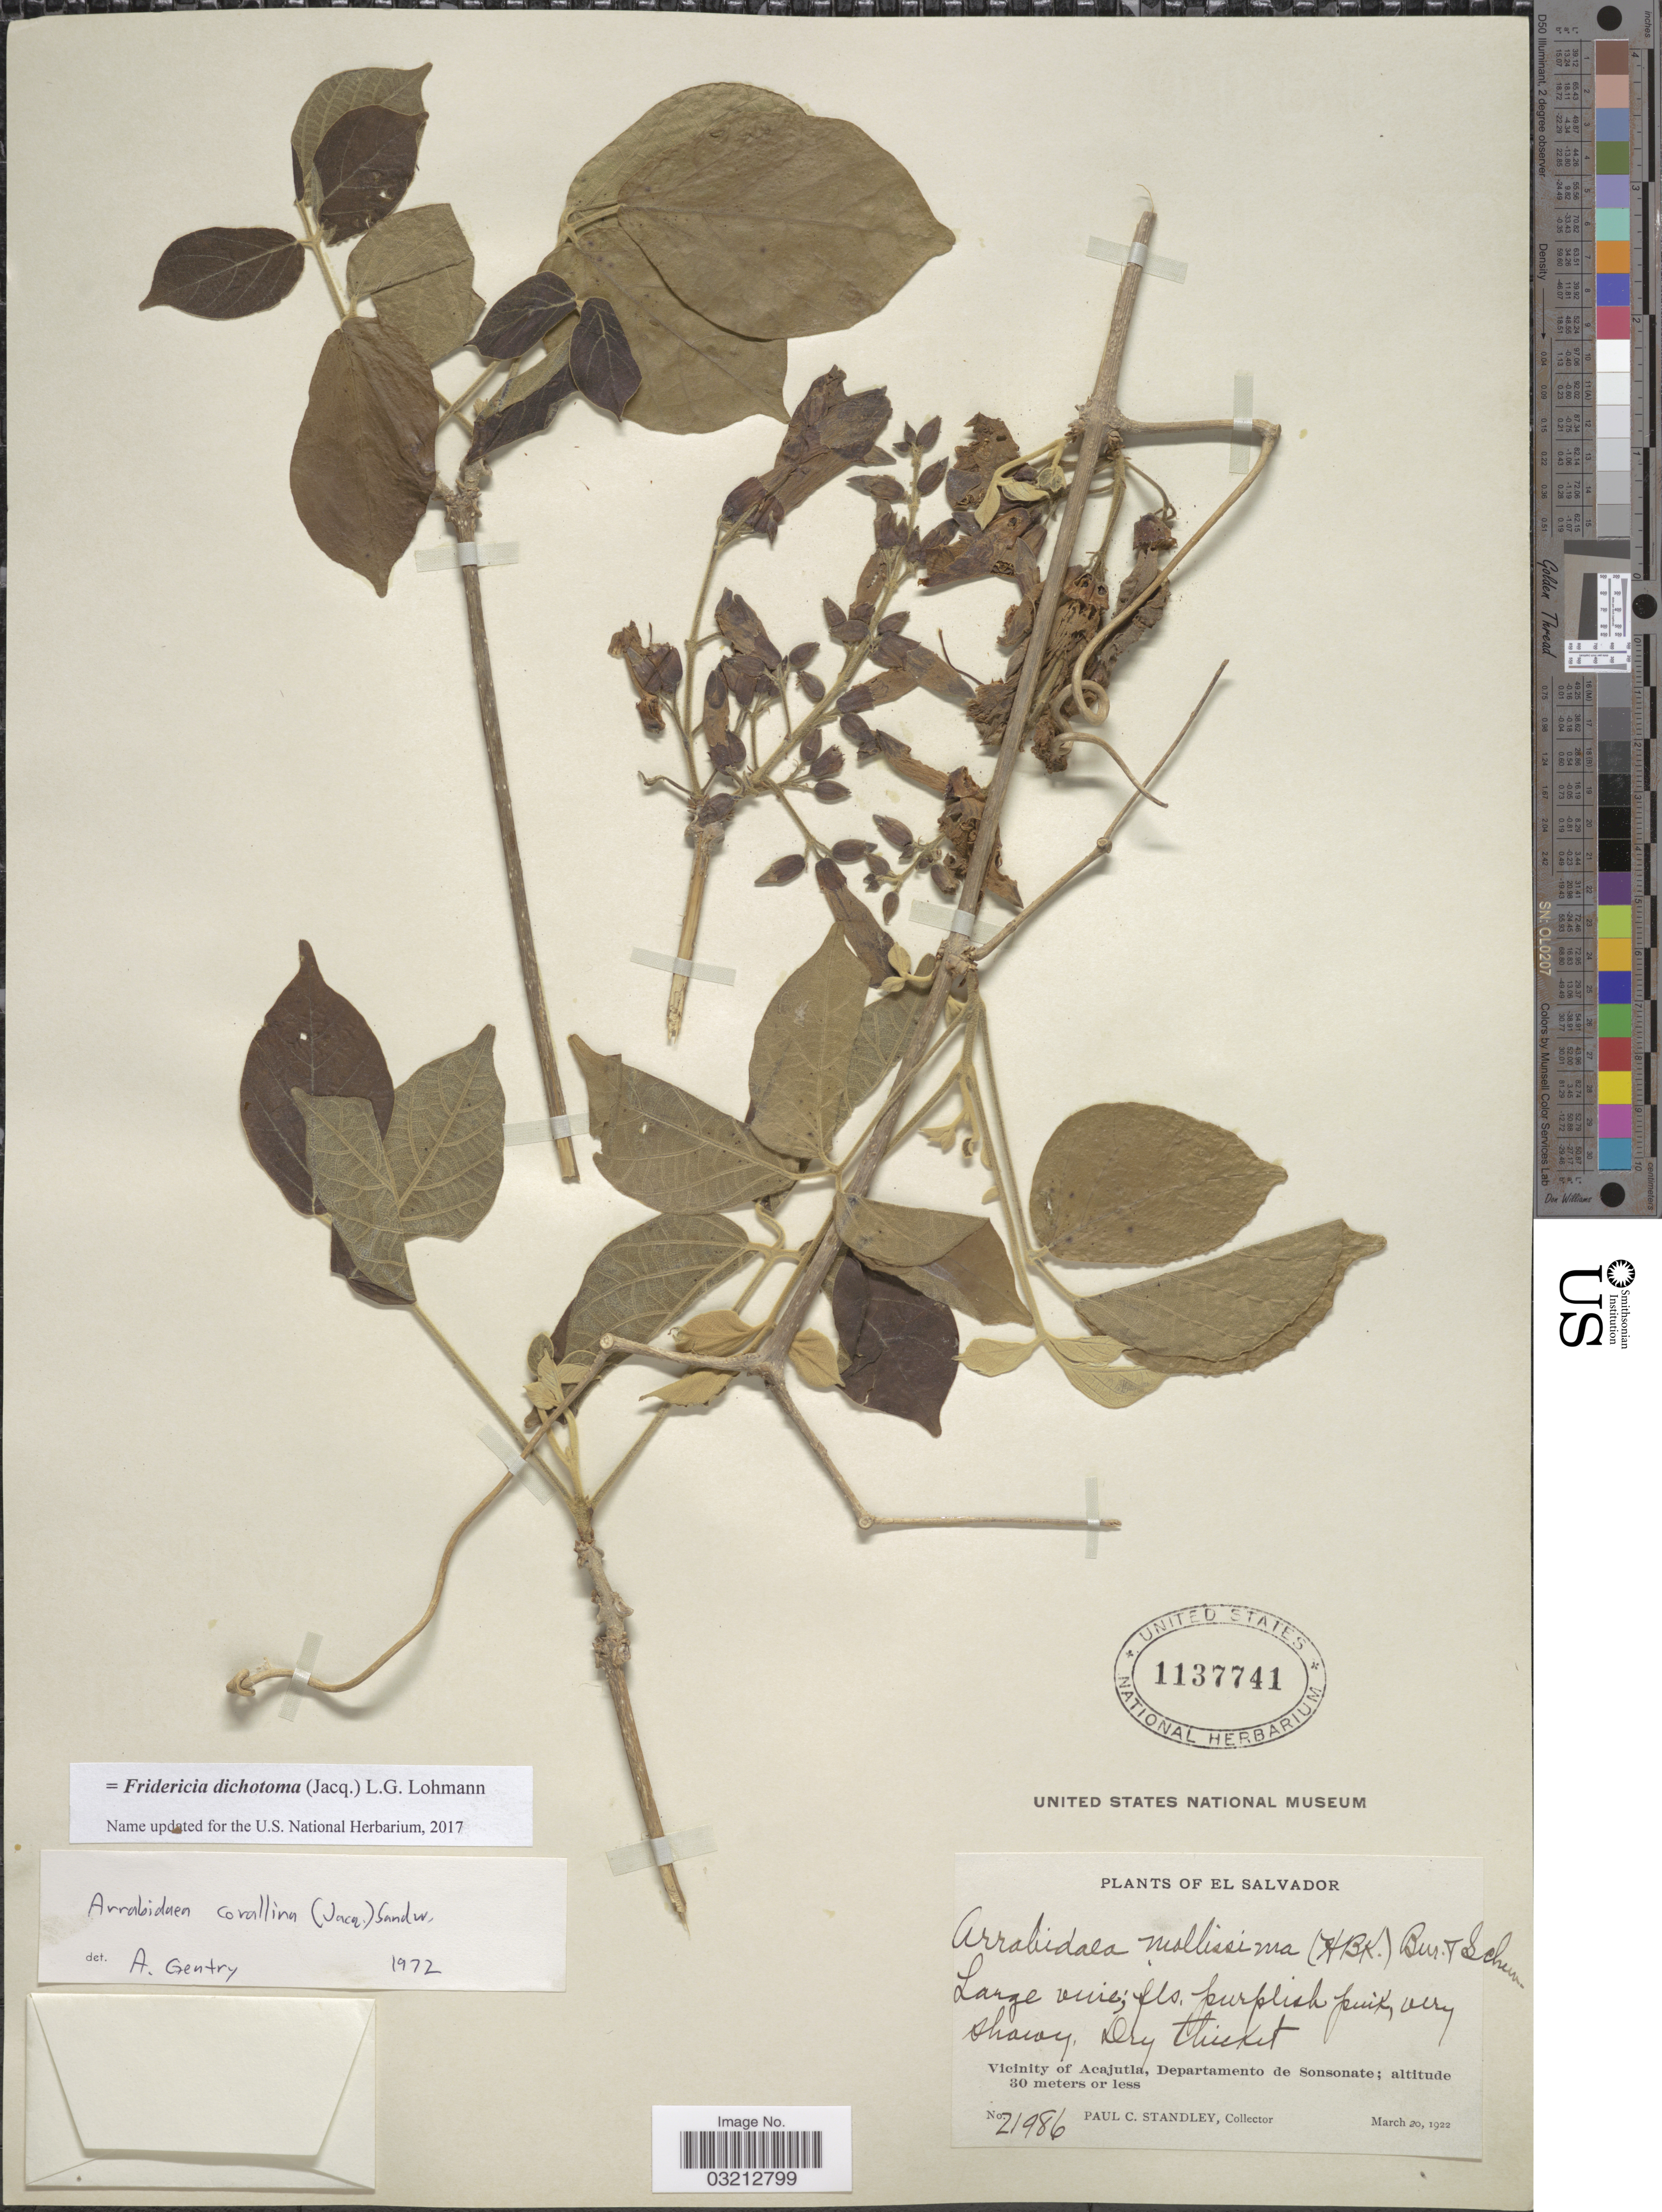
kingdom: Plantae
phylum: Tracheophyta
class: Magnoliopsida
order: Lamiales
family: Bignoniaceae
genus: Fridericia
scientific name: Fridericia dichotoma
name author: (Jacq.) L.G. Lohmann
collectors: P. C. Standley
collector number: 21986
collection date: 1922-03-20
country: El Salvador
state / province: Sonsonate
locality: Vicinity of Acajutla, Departamento de Sonsonate.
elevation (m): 30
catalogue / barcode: US 1137741